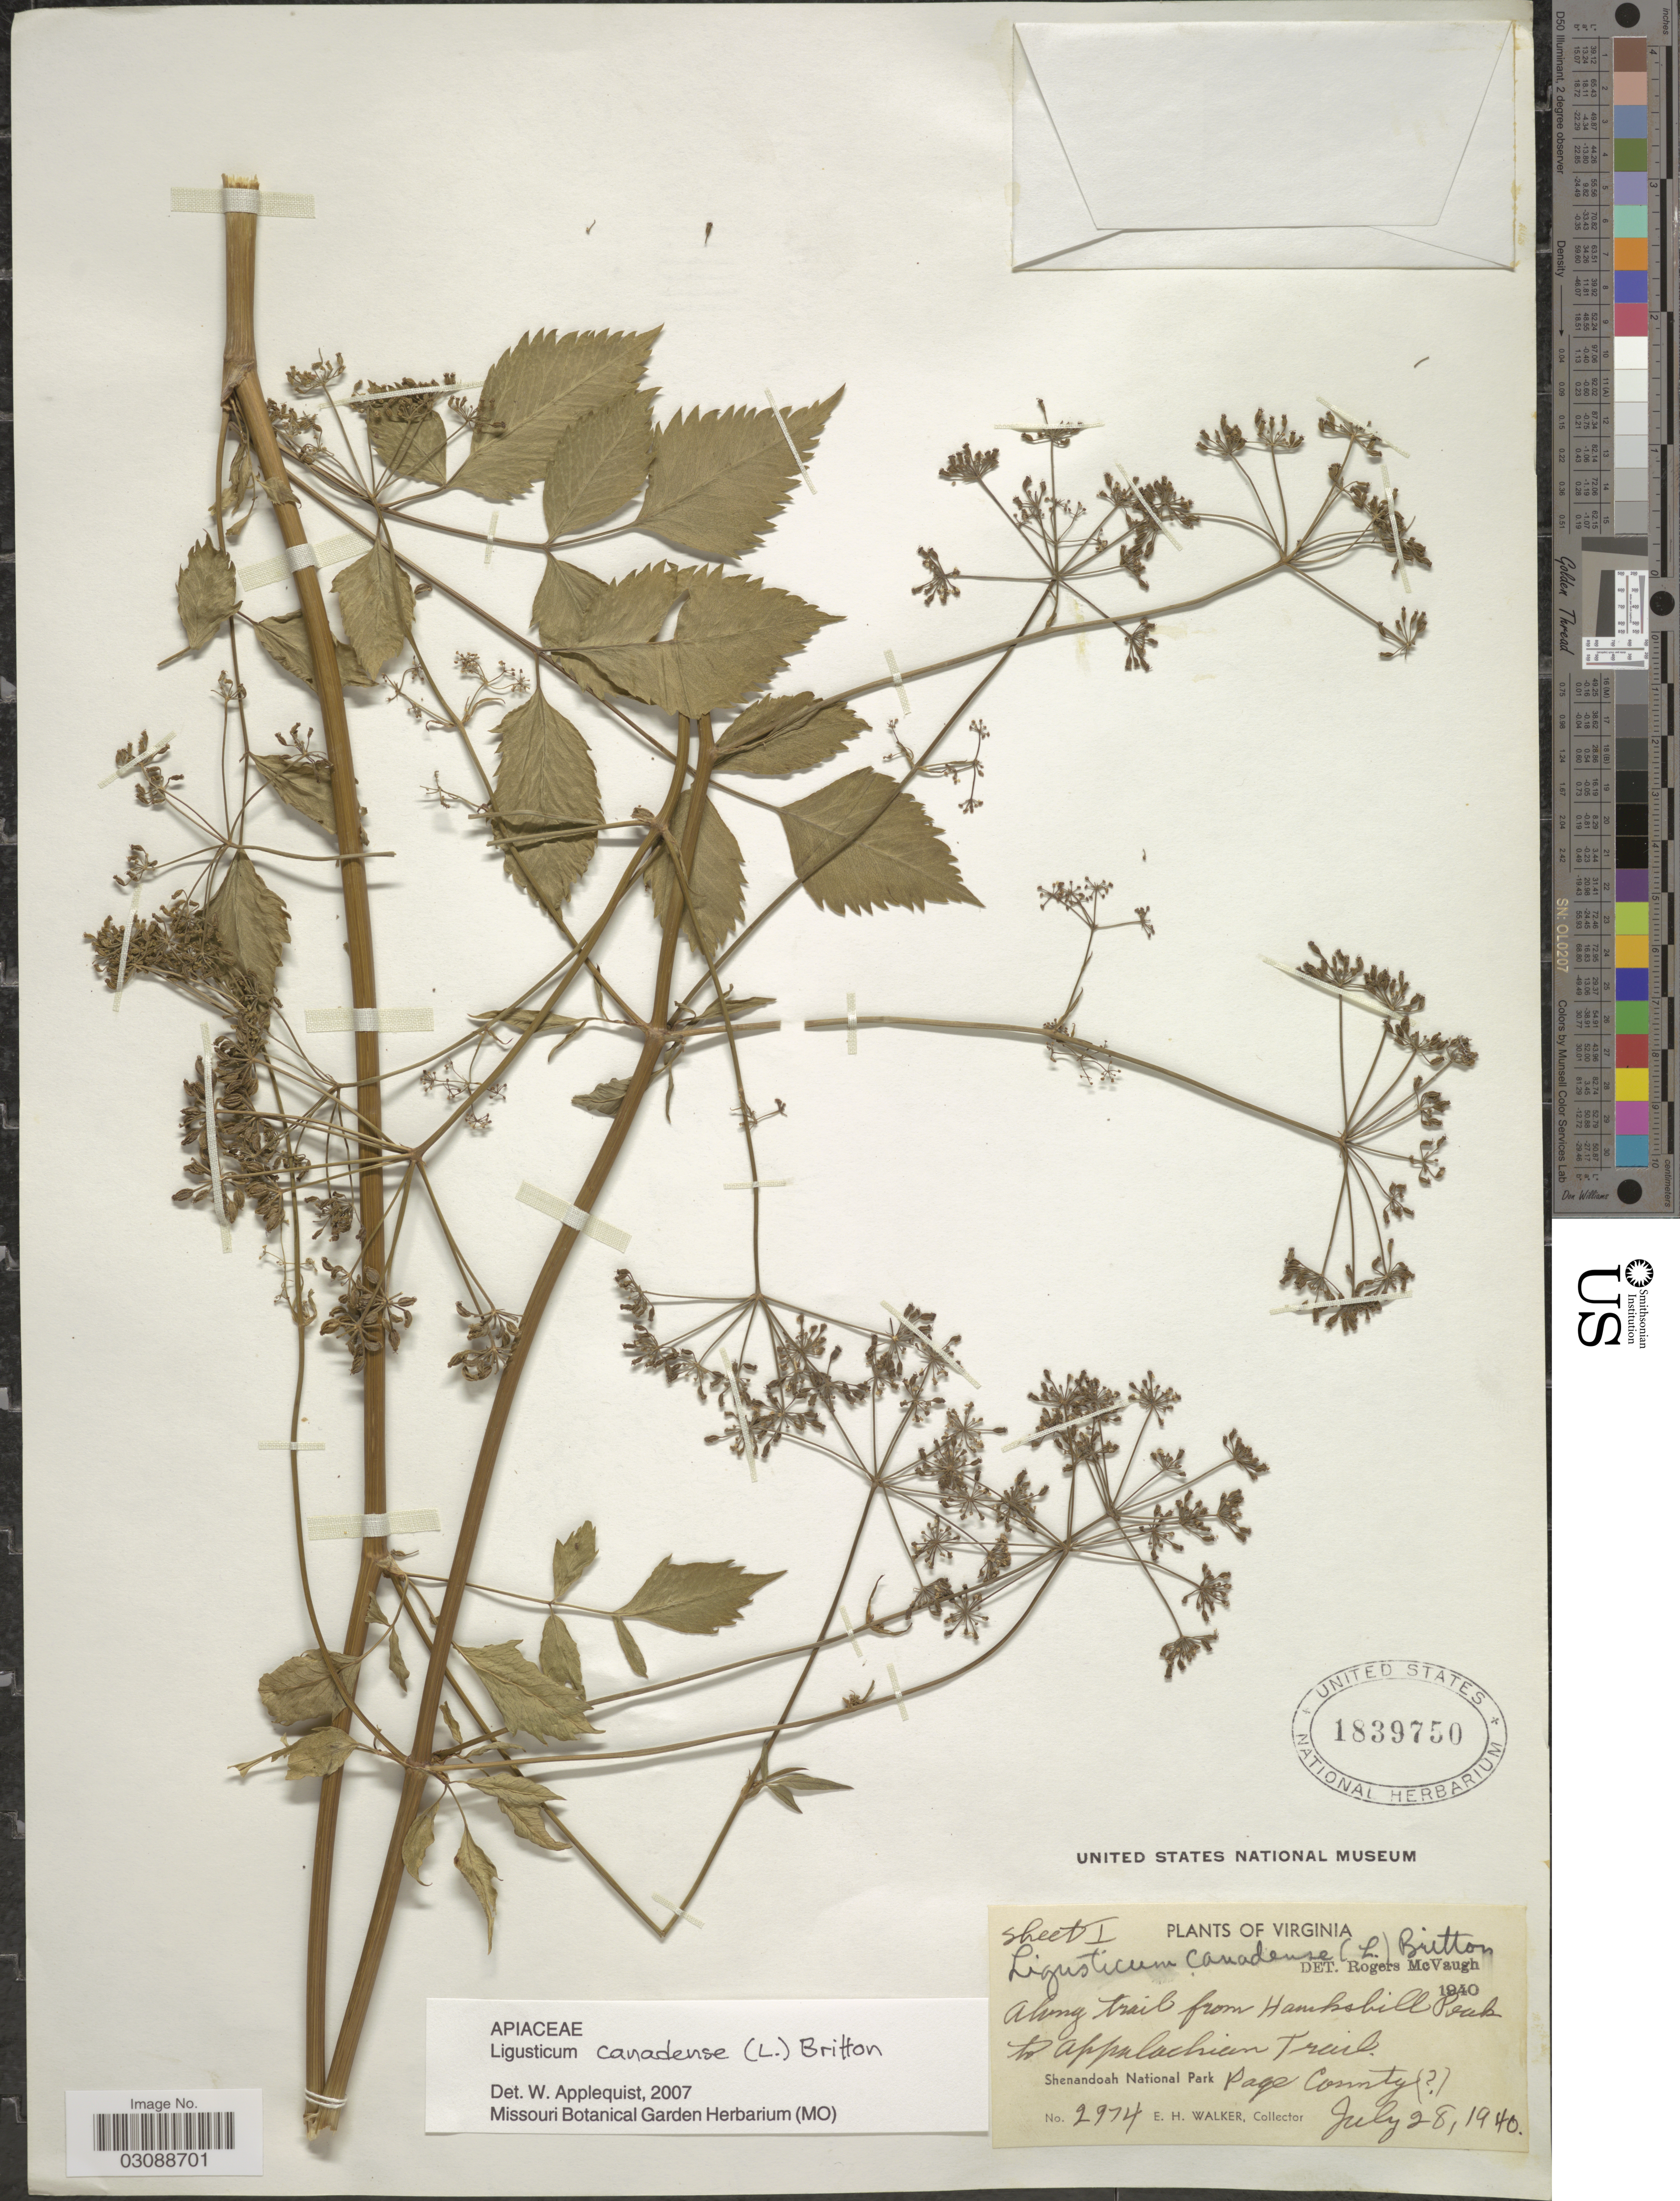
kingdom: Plantae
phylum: Tracheophyta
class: Magnoliopsida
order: Apiales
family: Apiaceae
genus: Ligusticum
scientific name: Ligusticum canadense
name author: (L.) Britton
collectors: E. H. Walker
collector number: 2974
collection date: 1940-07-28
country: United States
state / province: Virginia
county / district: Page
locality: Along trail from Hamshill Peak to Appalachian Trail. Shenandoah National Park. Page County ( [unsure placement]).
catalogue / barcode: US 1839750